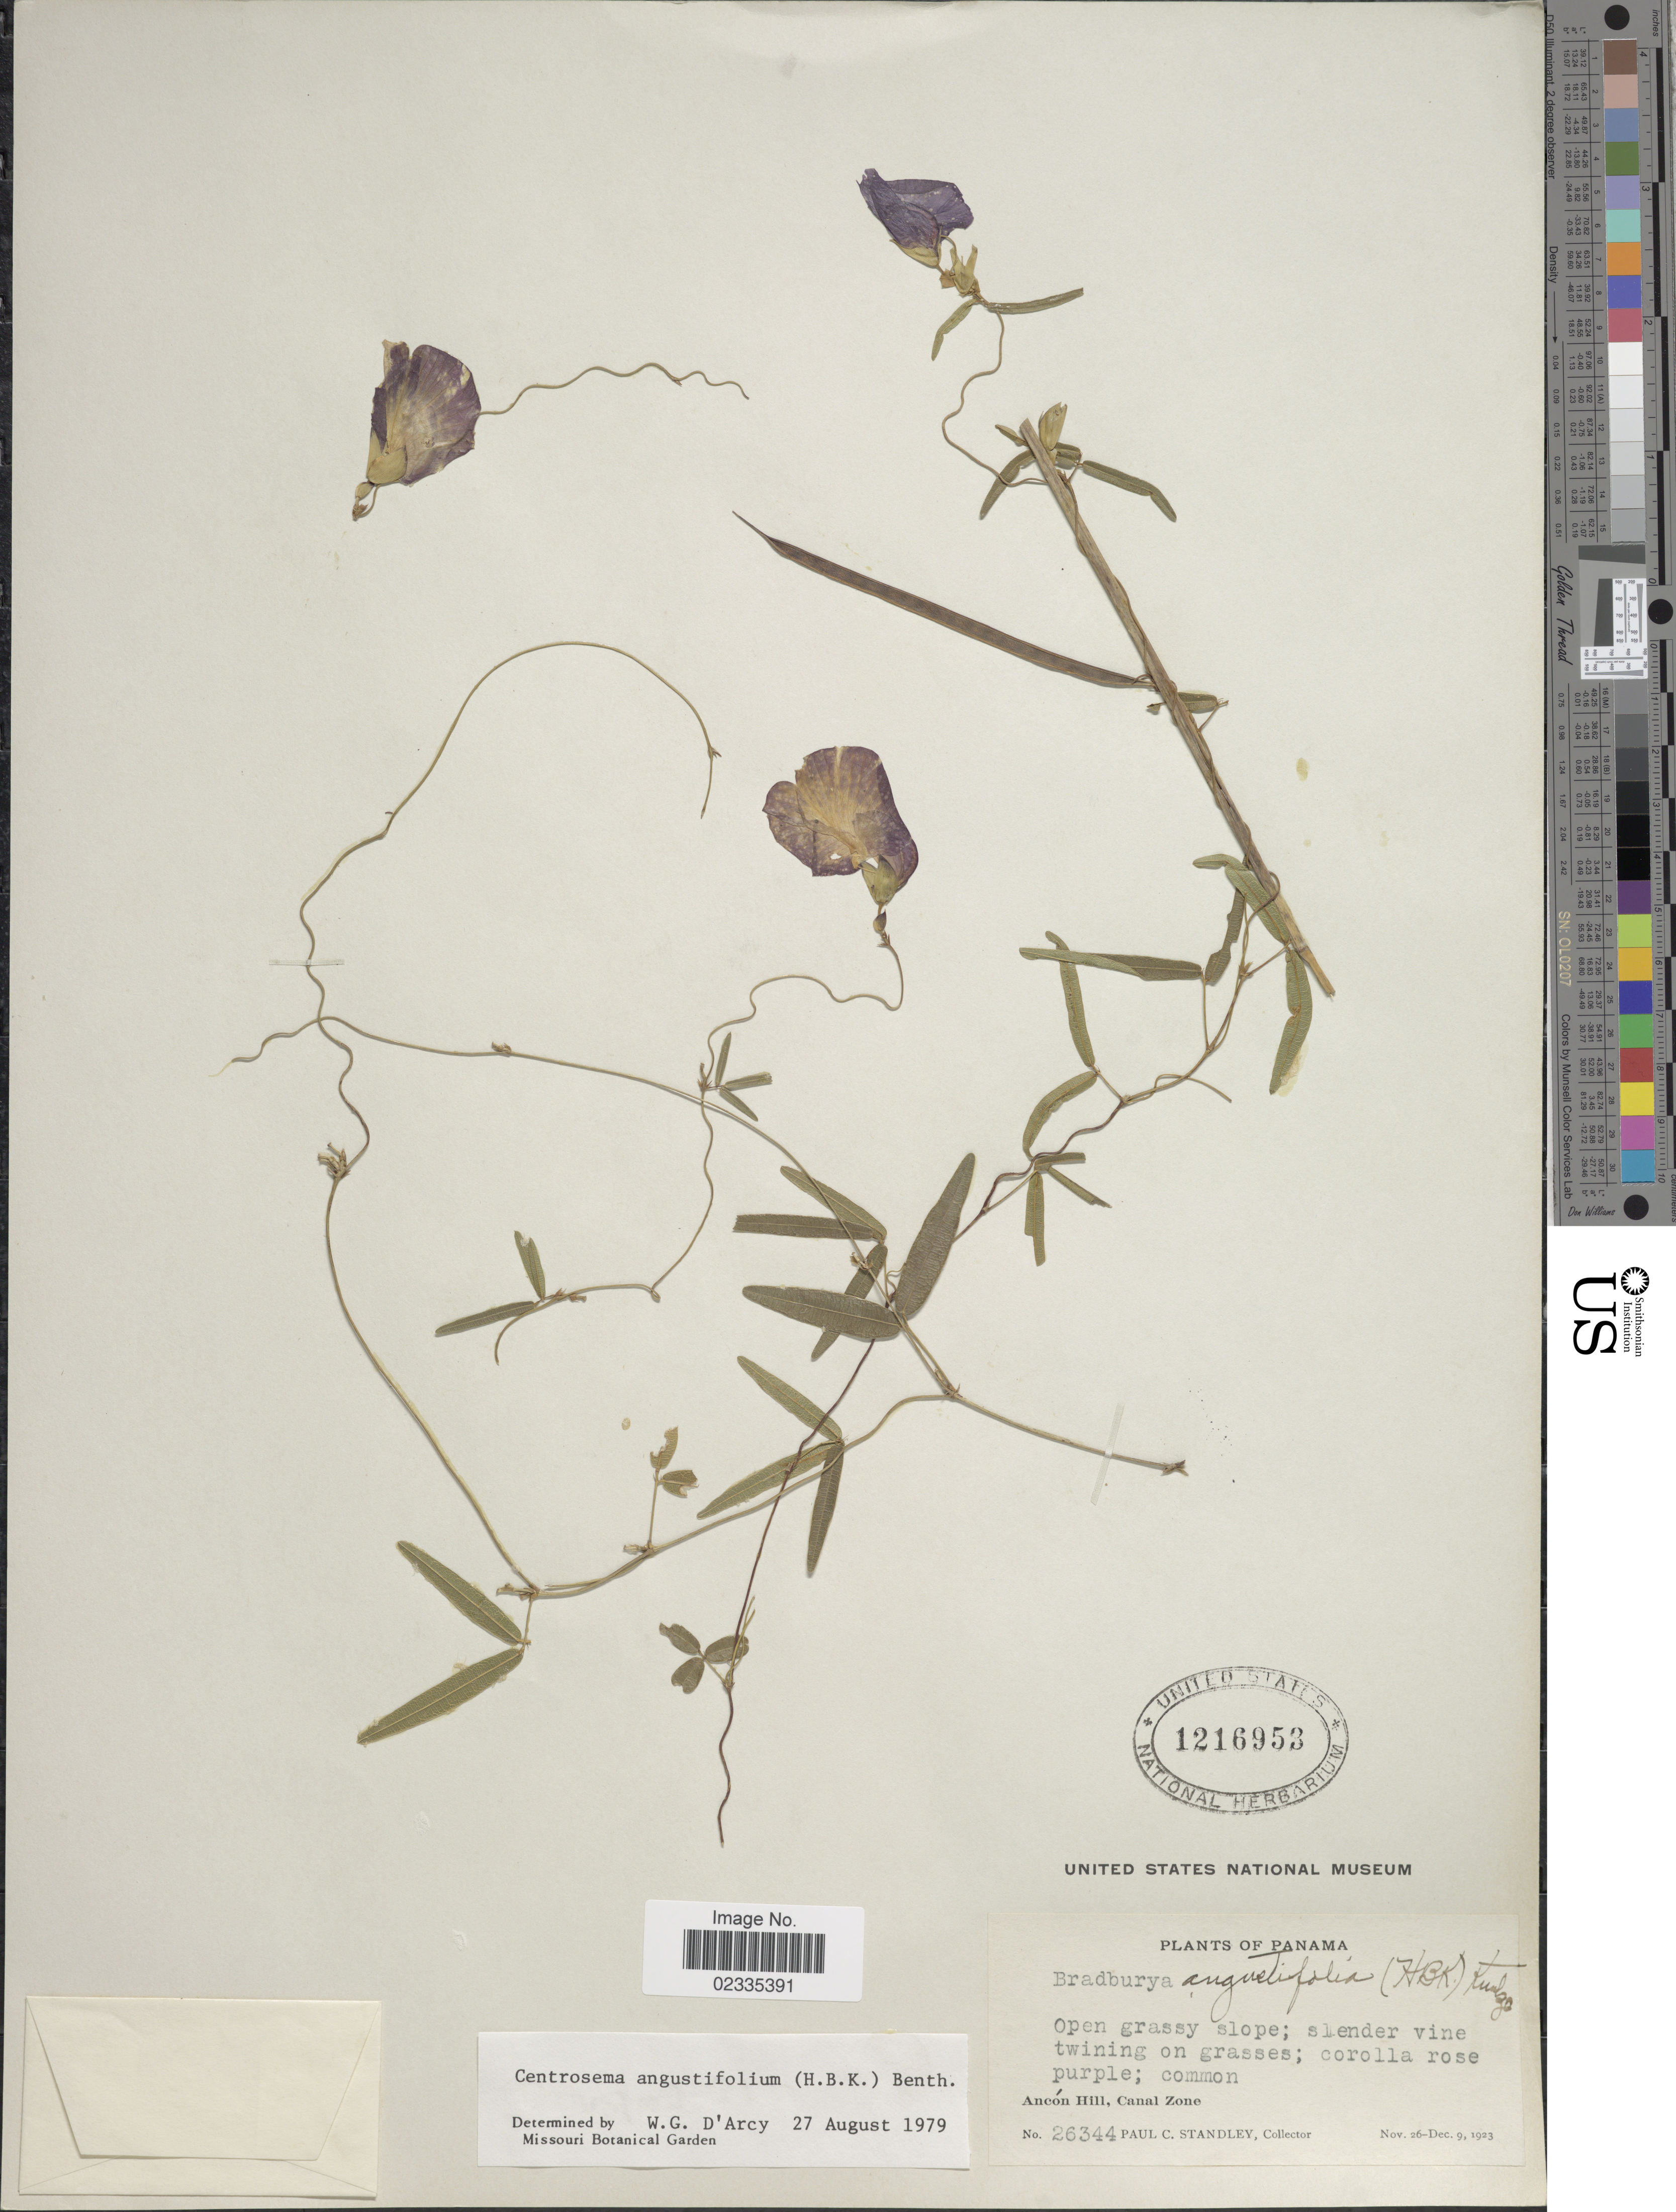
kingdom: Plantae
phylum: Tracheophyta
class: Magnoliopsida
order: Fabales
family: Fabaceae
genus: Centrosema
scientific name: Centrosema angustifolium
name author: (Kunth) Benth.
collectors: P. C. Standley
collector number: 26344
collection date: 1923-11-26/1923-12-09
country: Panama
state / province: Colón / Panamá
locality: Ancon Hill, Canal Zone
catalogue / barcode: US 1216953